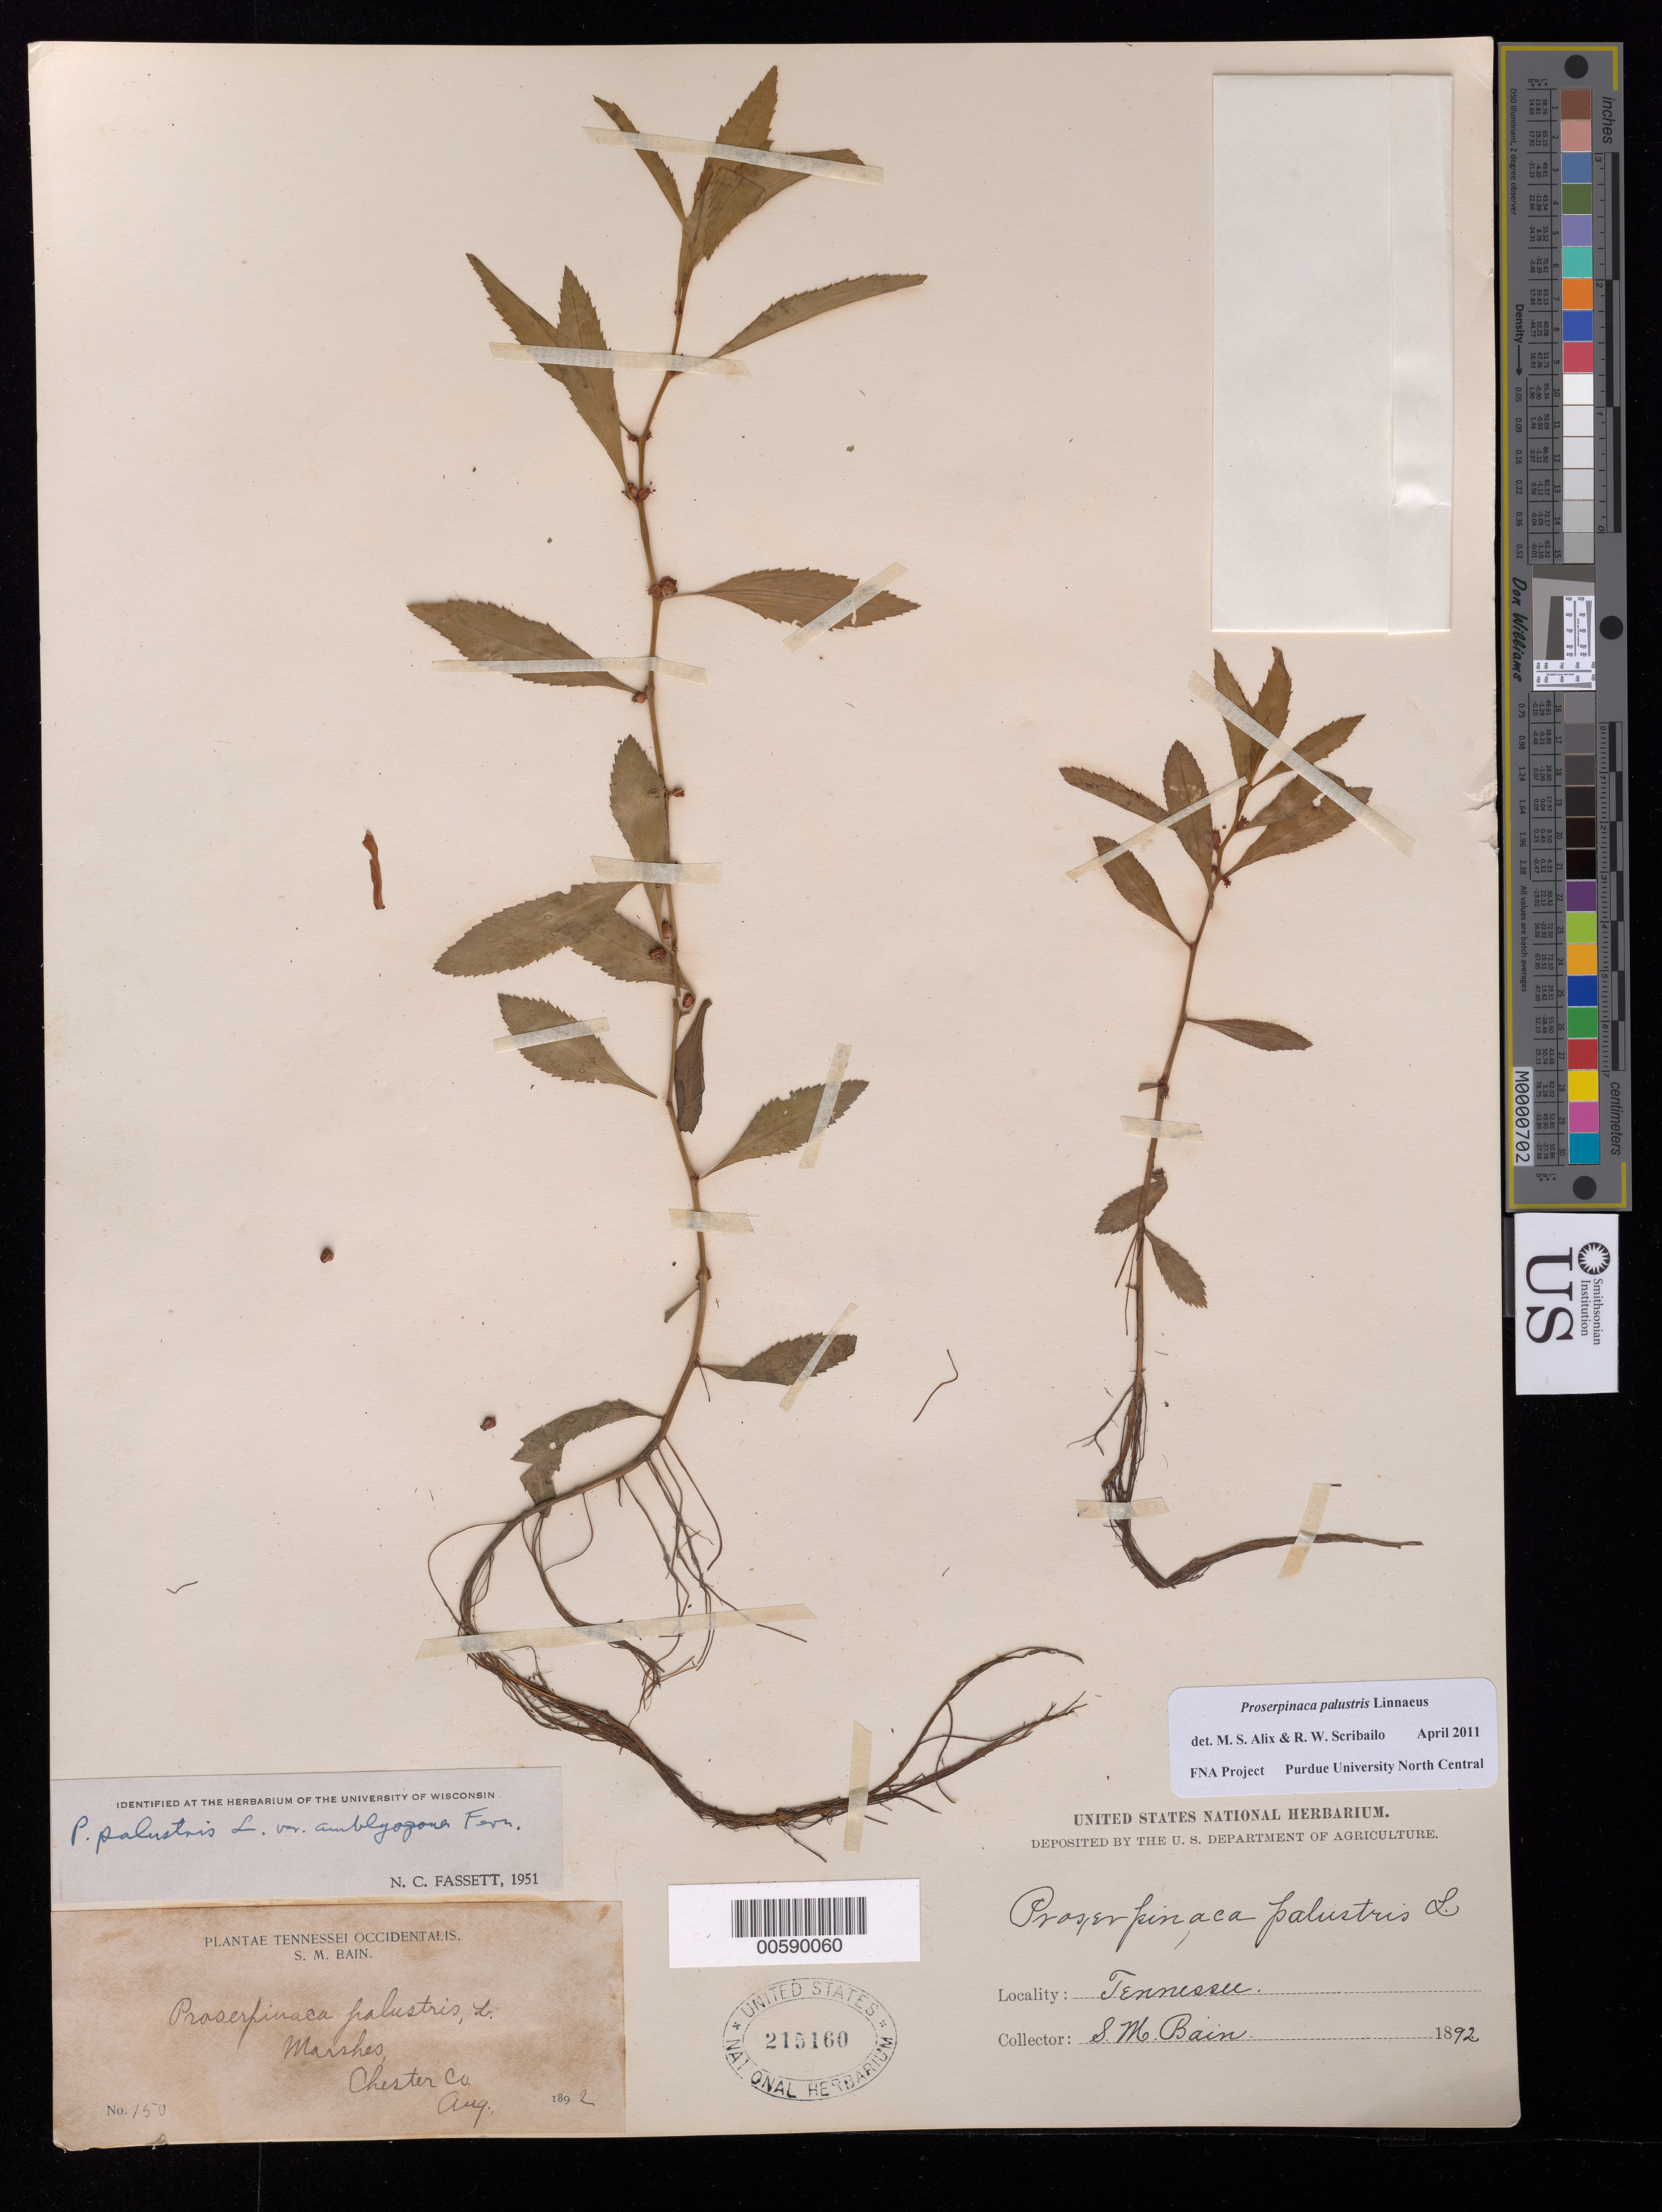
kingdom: Plantae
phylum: Tracheophyta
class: Magnoliopsida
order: Saxifragales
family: Haloragaceae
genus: Proserpinaca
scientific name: Proserpinaca palustris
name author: L.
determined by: Scribailo, R. W.; Alix, M. S.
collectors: S. M. Bain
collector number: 150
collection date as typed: Aug 1892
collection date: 1892-08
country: United States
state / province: Tennessee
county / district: Chester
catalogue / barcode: US 215160